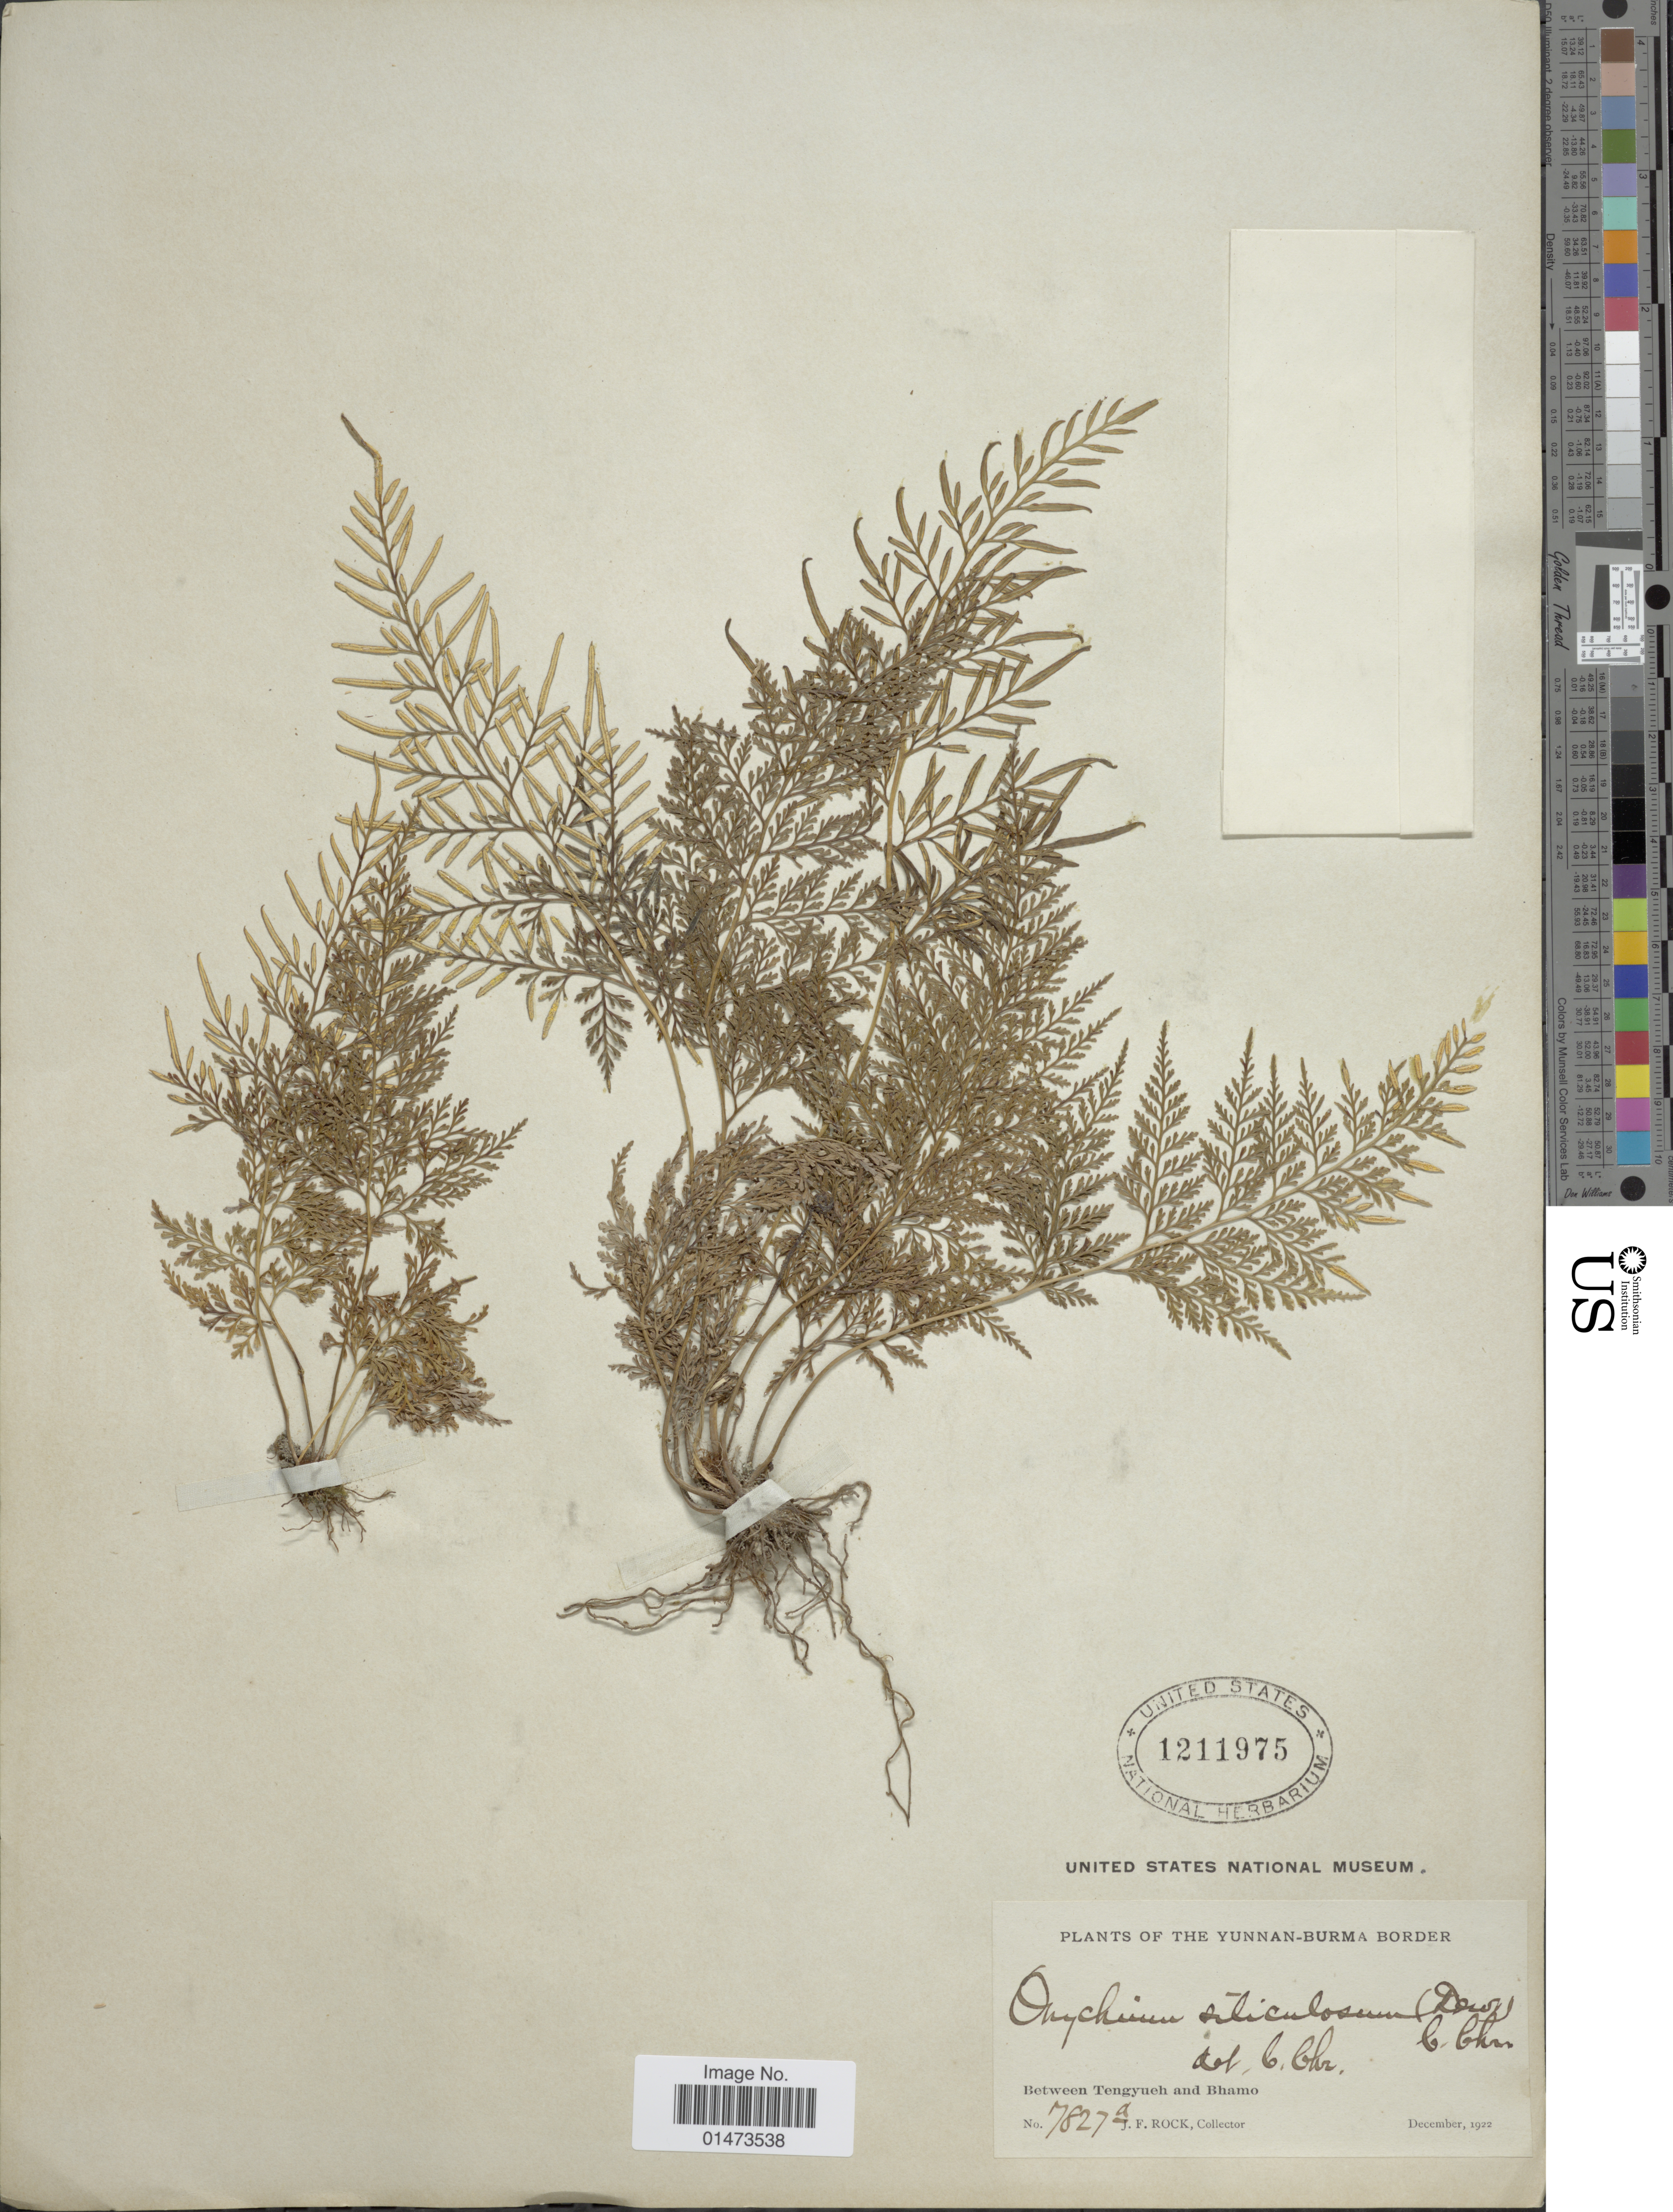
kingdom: Plantae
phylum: Tracheophyta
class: Polypodiopsida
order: Polypodiales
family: Pteridaceae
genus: Onychium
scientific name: Onychium siliculosum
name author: (Desv.) C. Chr.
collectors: J. Rock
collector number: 7827a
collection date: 1922-12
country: China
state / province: Yunnan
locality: Yunnan-Burma border, between Tengyueh and Bhamo.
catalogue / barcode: US 1211975